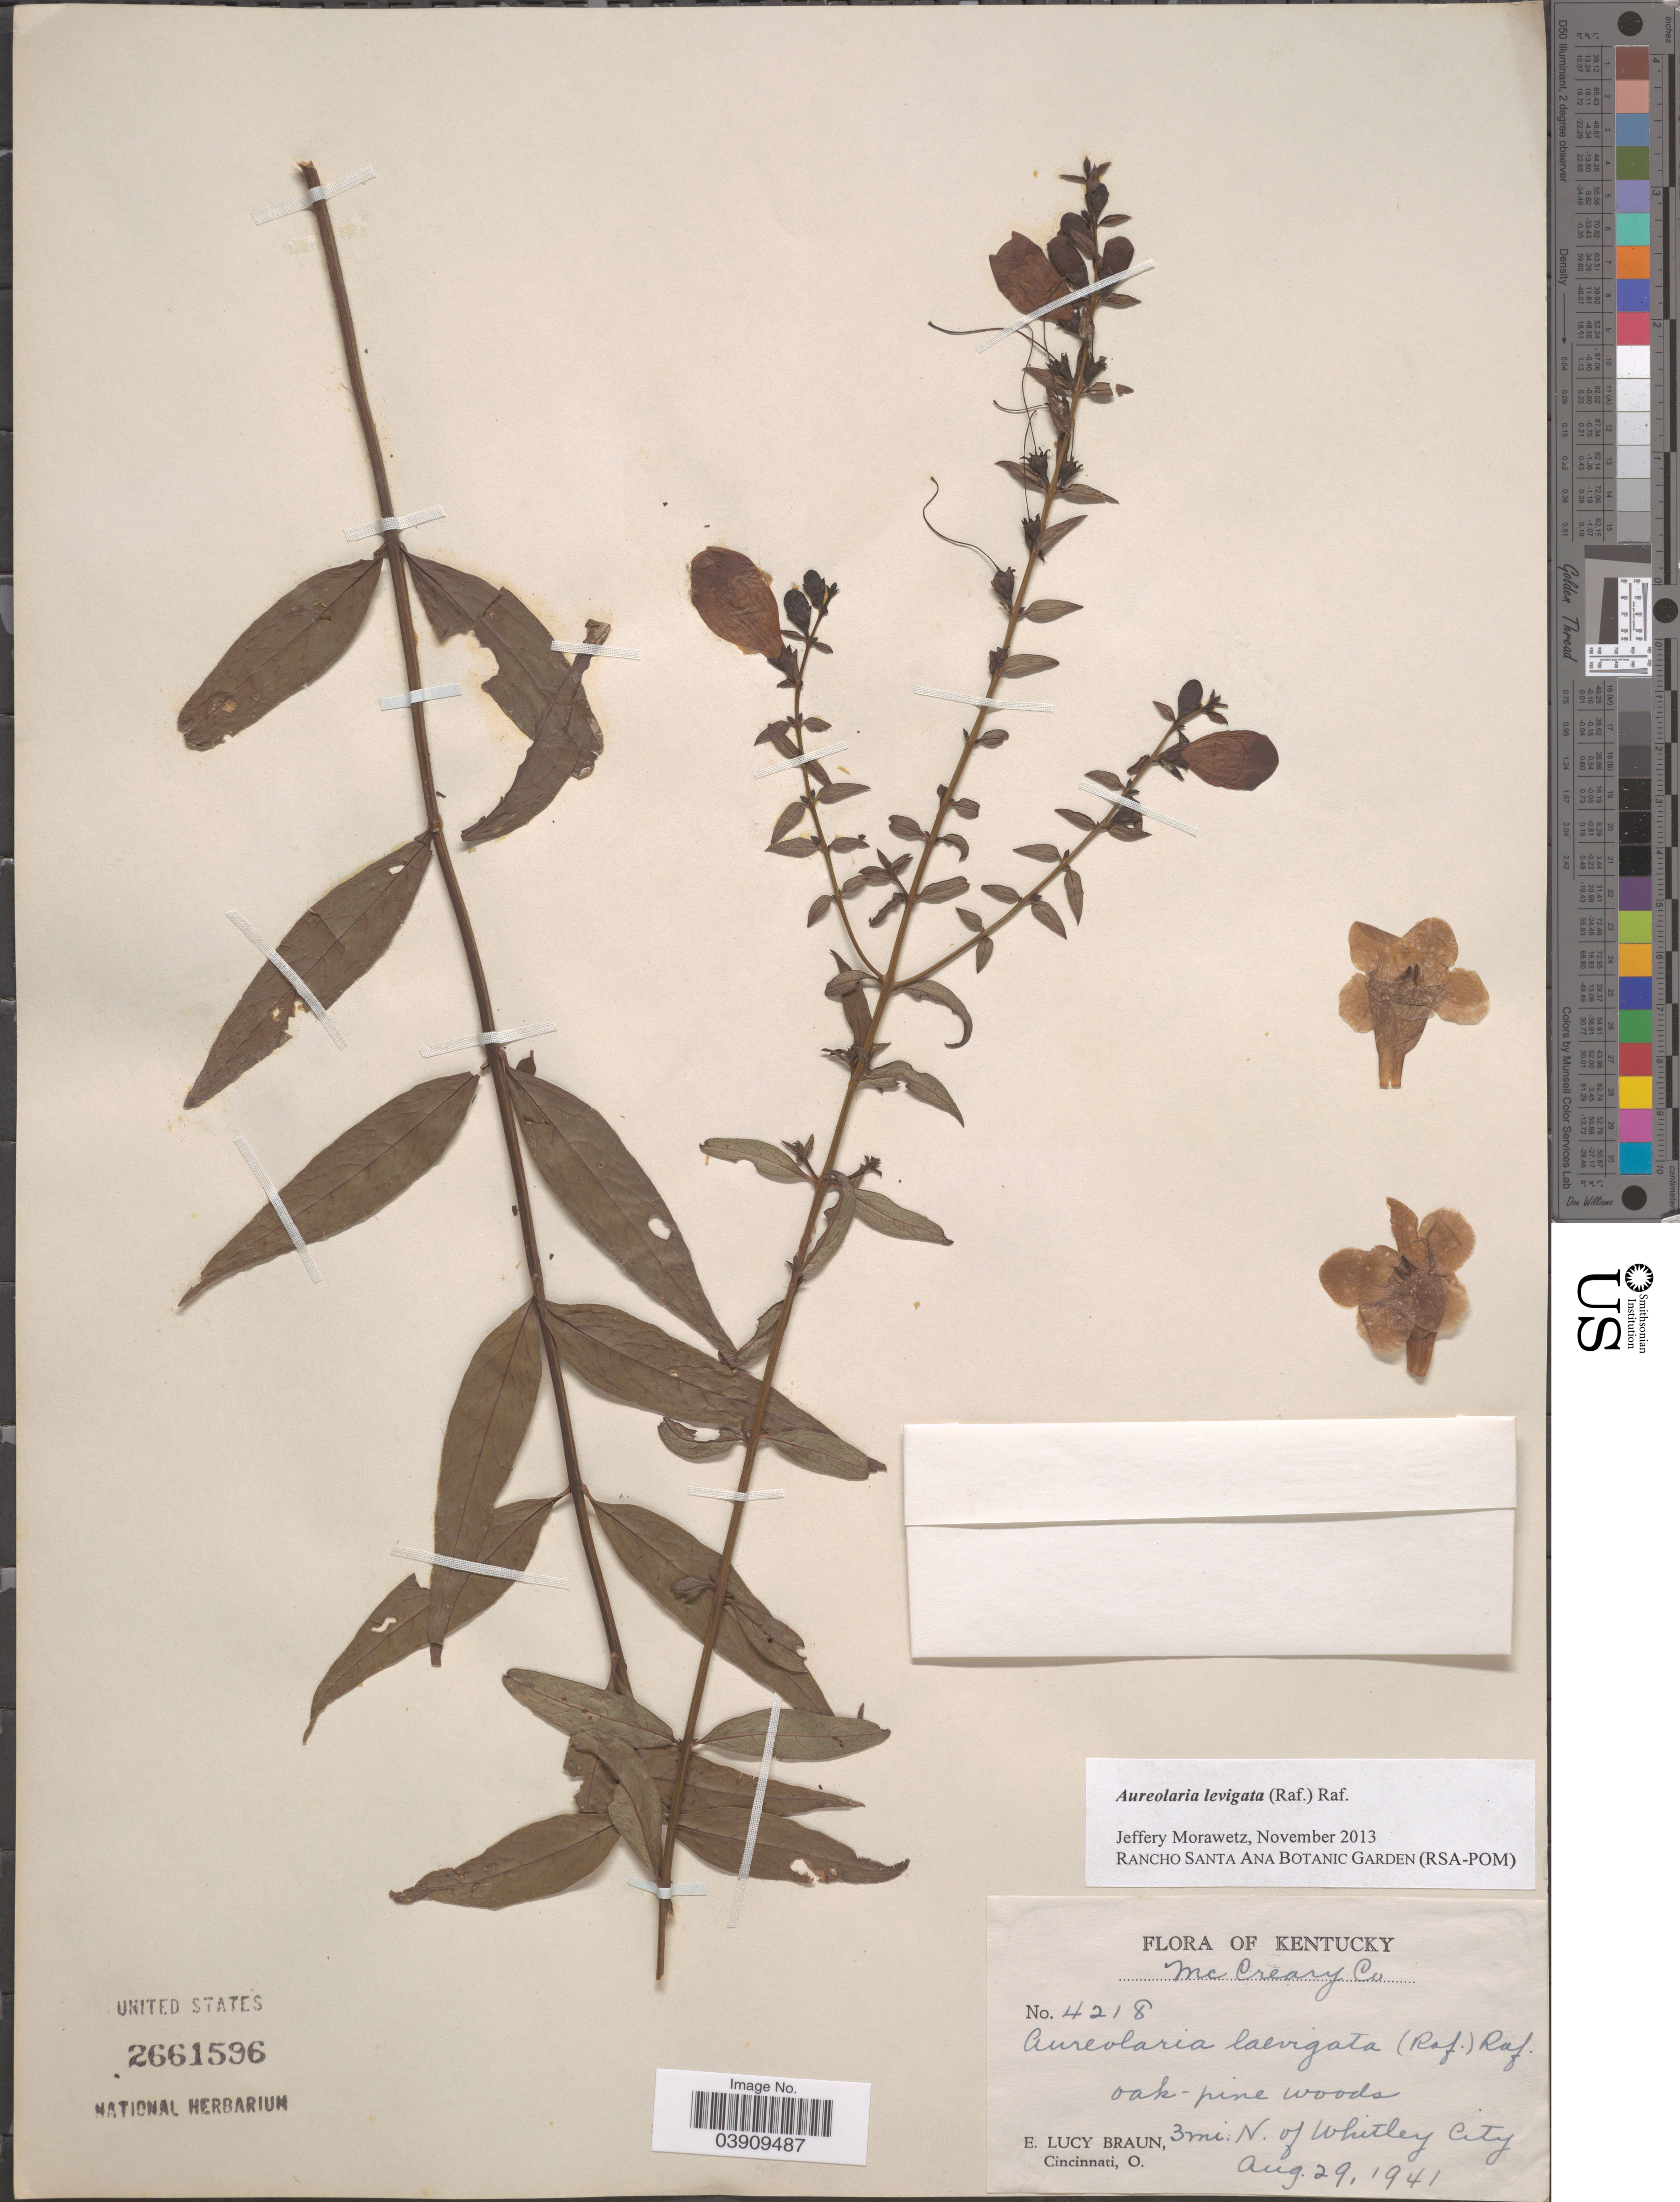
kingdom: Plantae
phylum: Tracheophyta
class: Magnoliopsida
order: Lamiales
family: Orobanchaceae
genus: Aureolaria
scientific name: Aureolaria laevigata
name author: (Raf.) Raf.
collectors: E. L. Braun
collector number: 4218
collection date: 1941-08-29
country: United States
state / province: Kentucky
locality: McCreary Co. 3 mi. N. of Whitley City.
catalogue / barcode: US 2661596